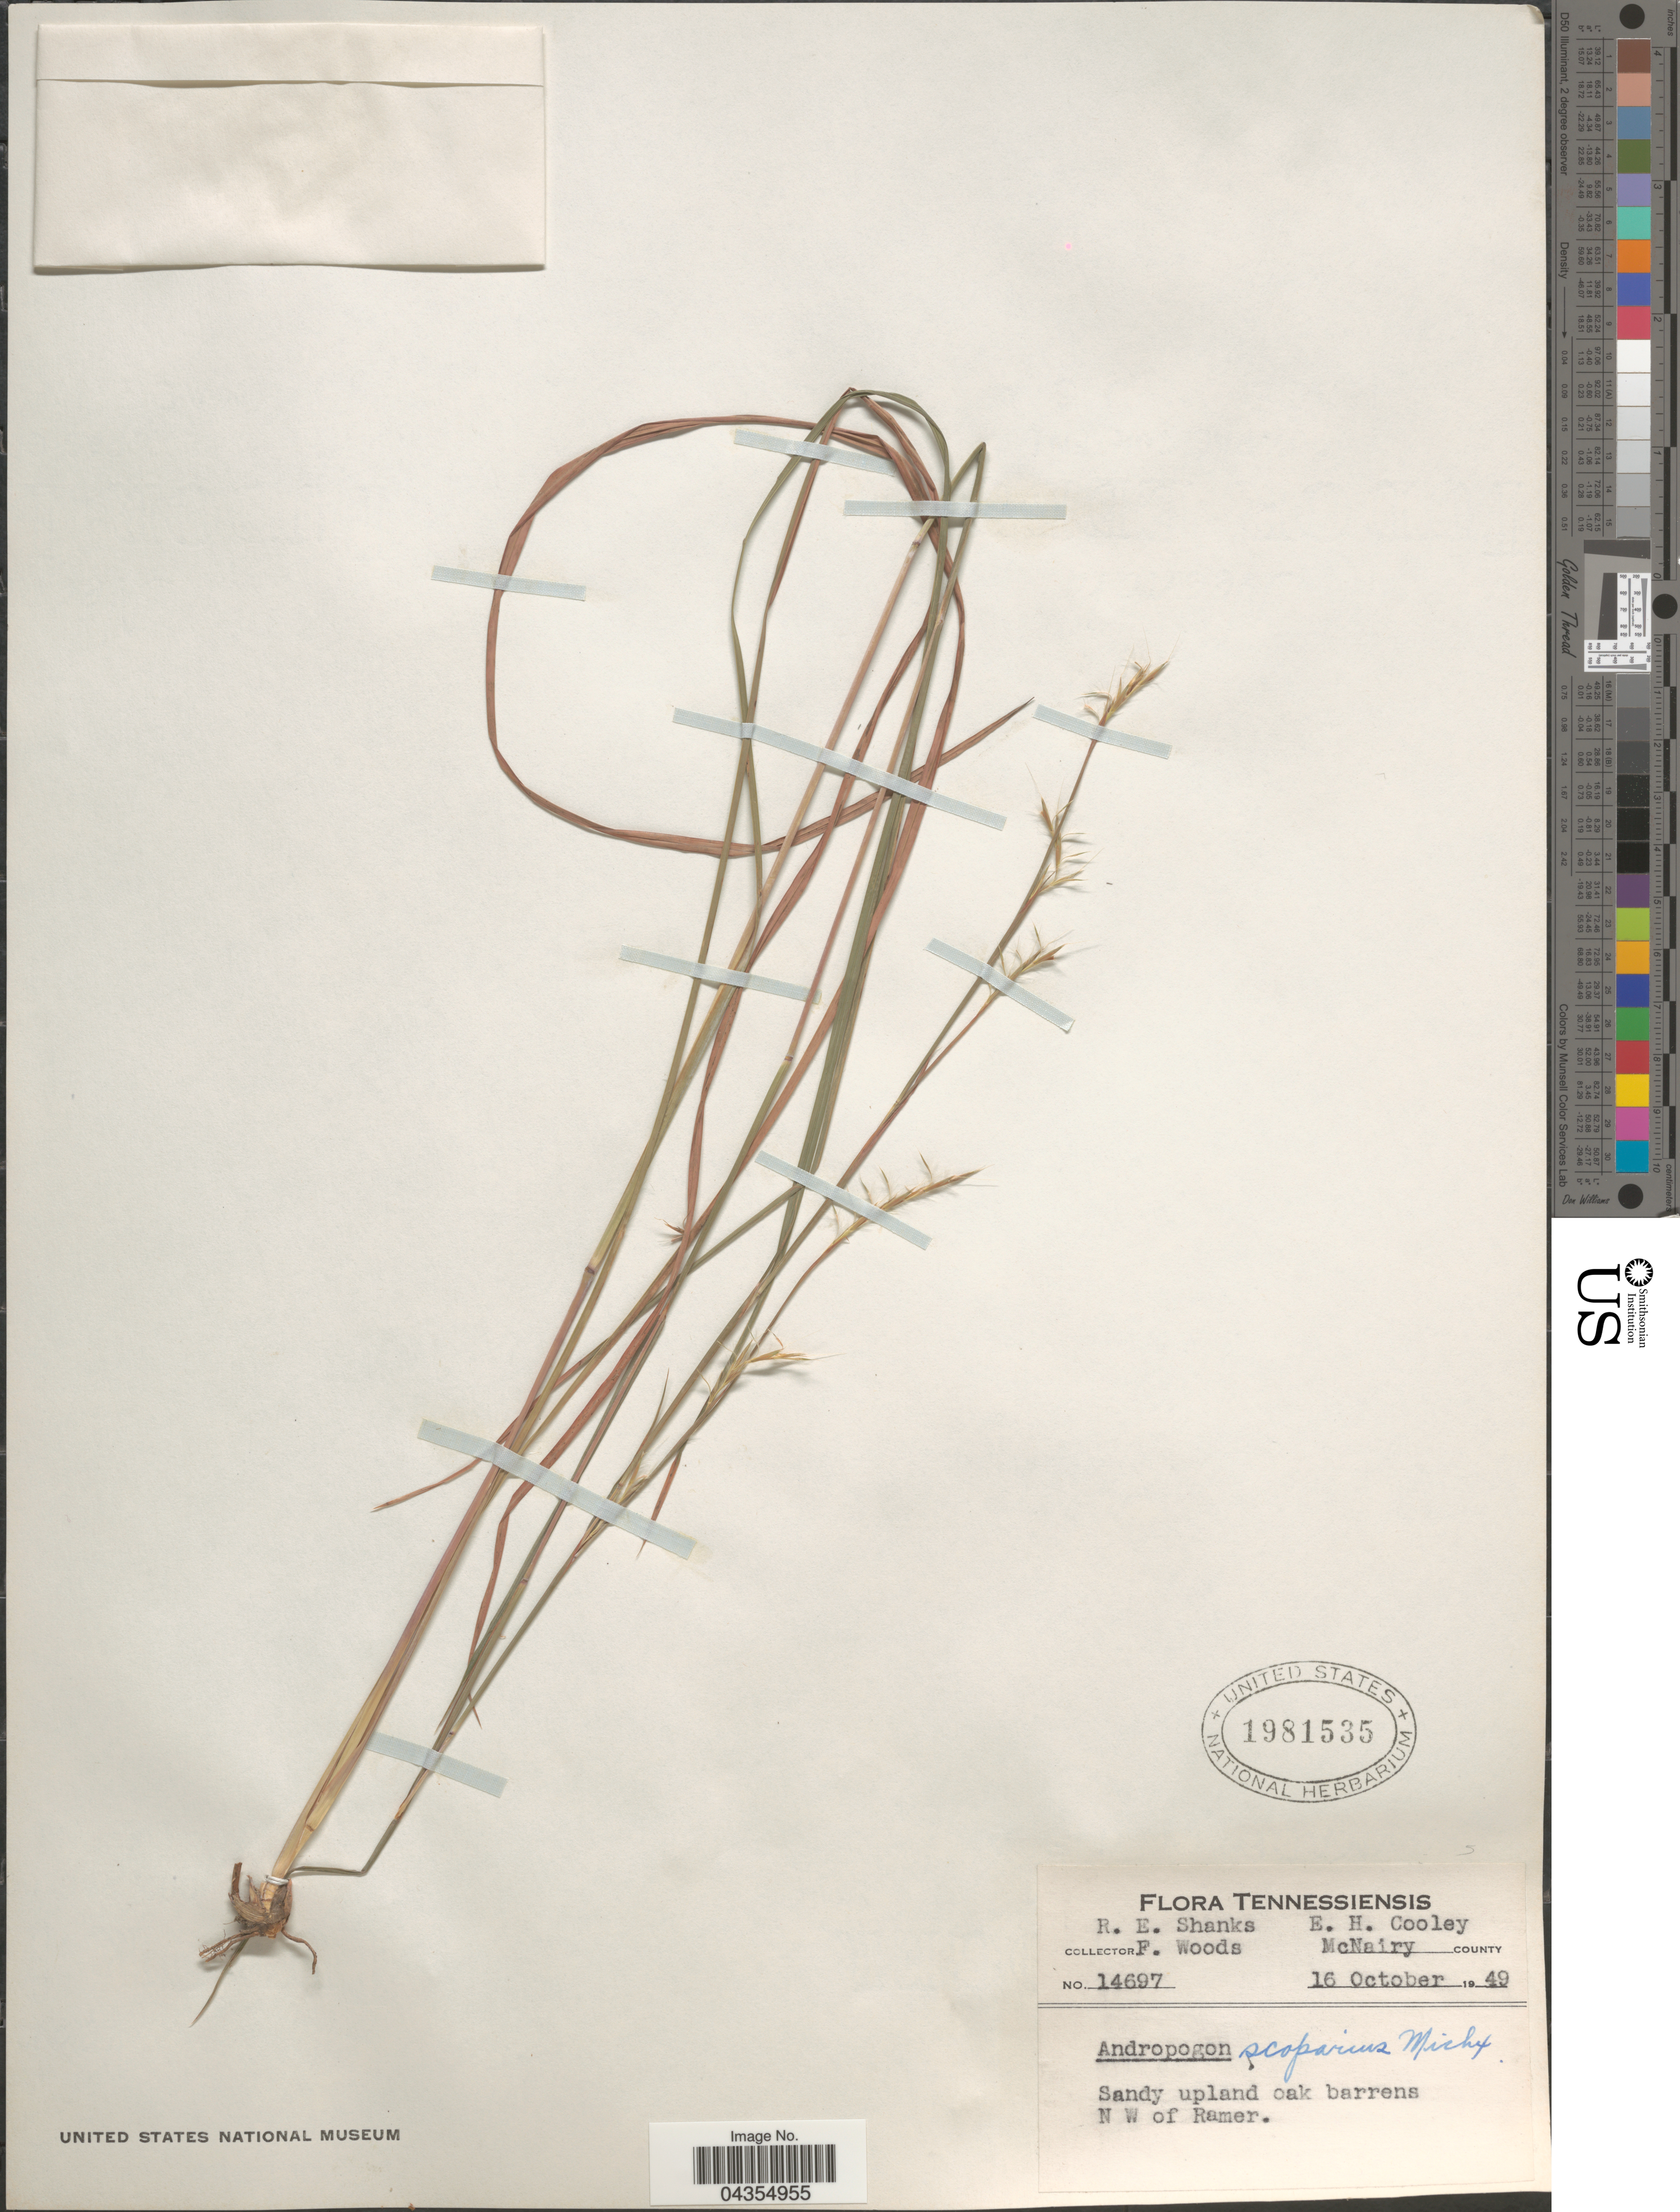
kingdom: Plantae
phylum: Tracheophyta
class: Liliopsida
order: Poales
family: Poaceae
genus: Schizachyrium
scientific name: Schizachyrium sanguineum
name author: (Retz.) Alston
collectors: R. Shanks, E. H. Cooley & F. Woods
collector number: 14697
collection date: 1949-10-16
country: United States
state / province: Tennessee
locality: McNairy County. N W of Ramer.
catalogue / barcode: US 1981535